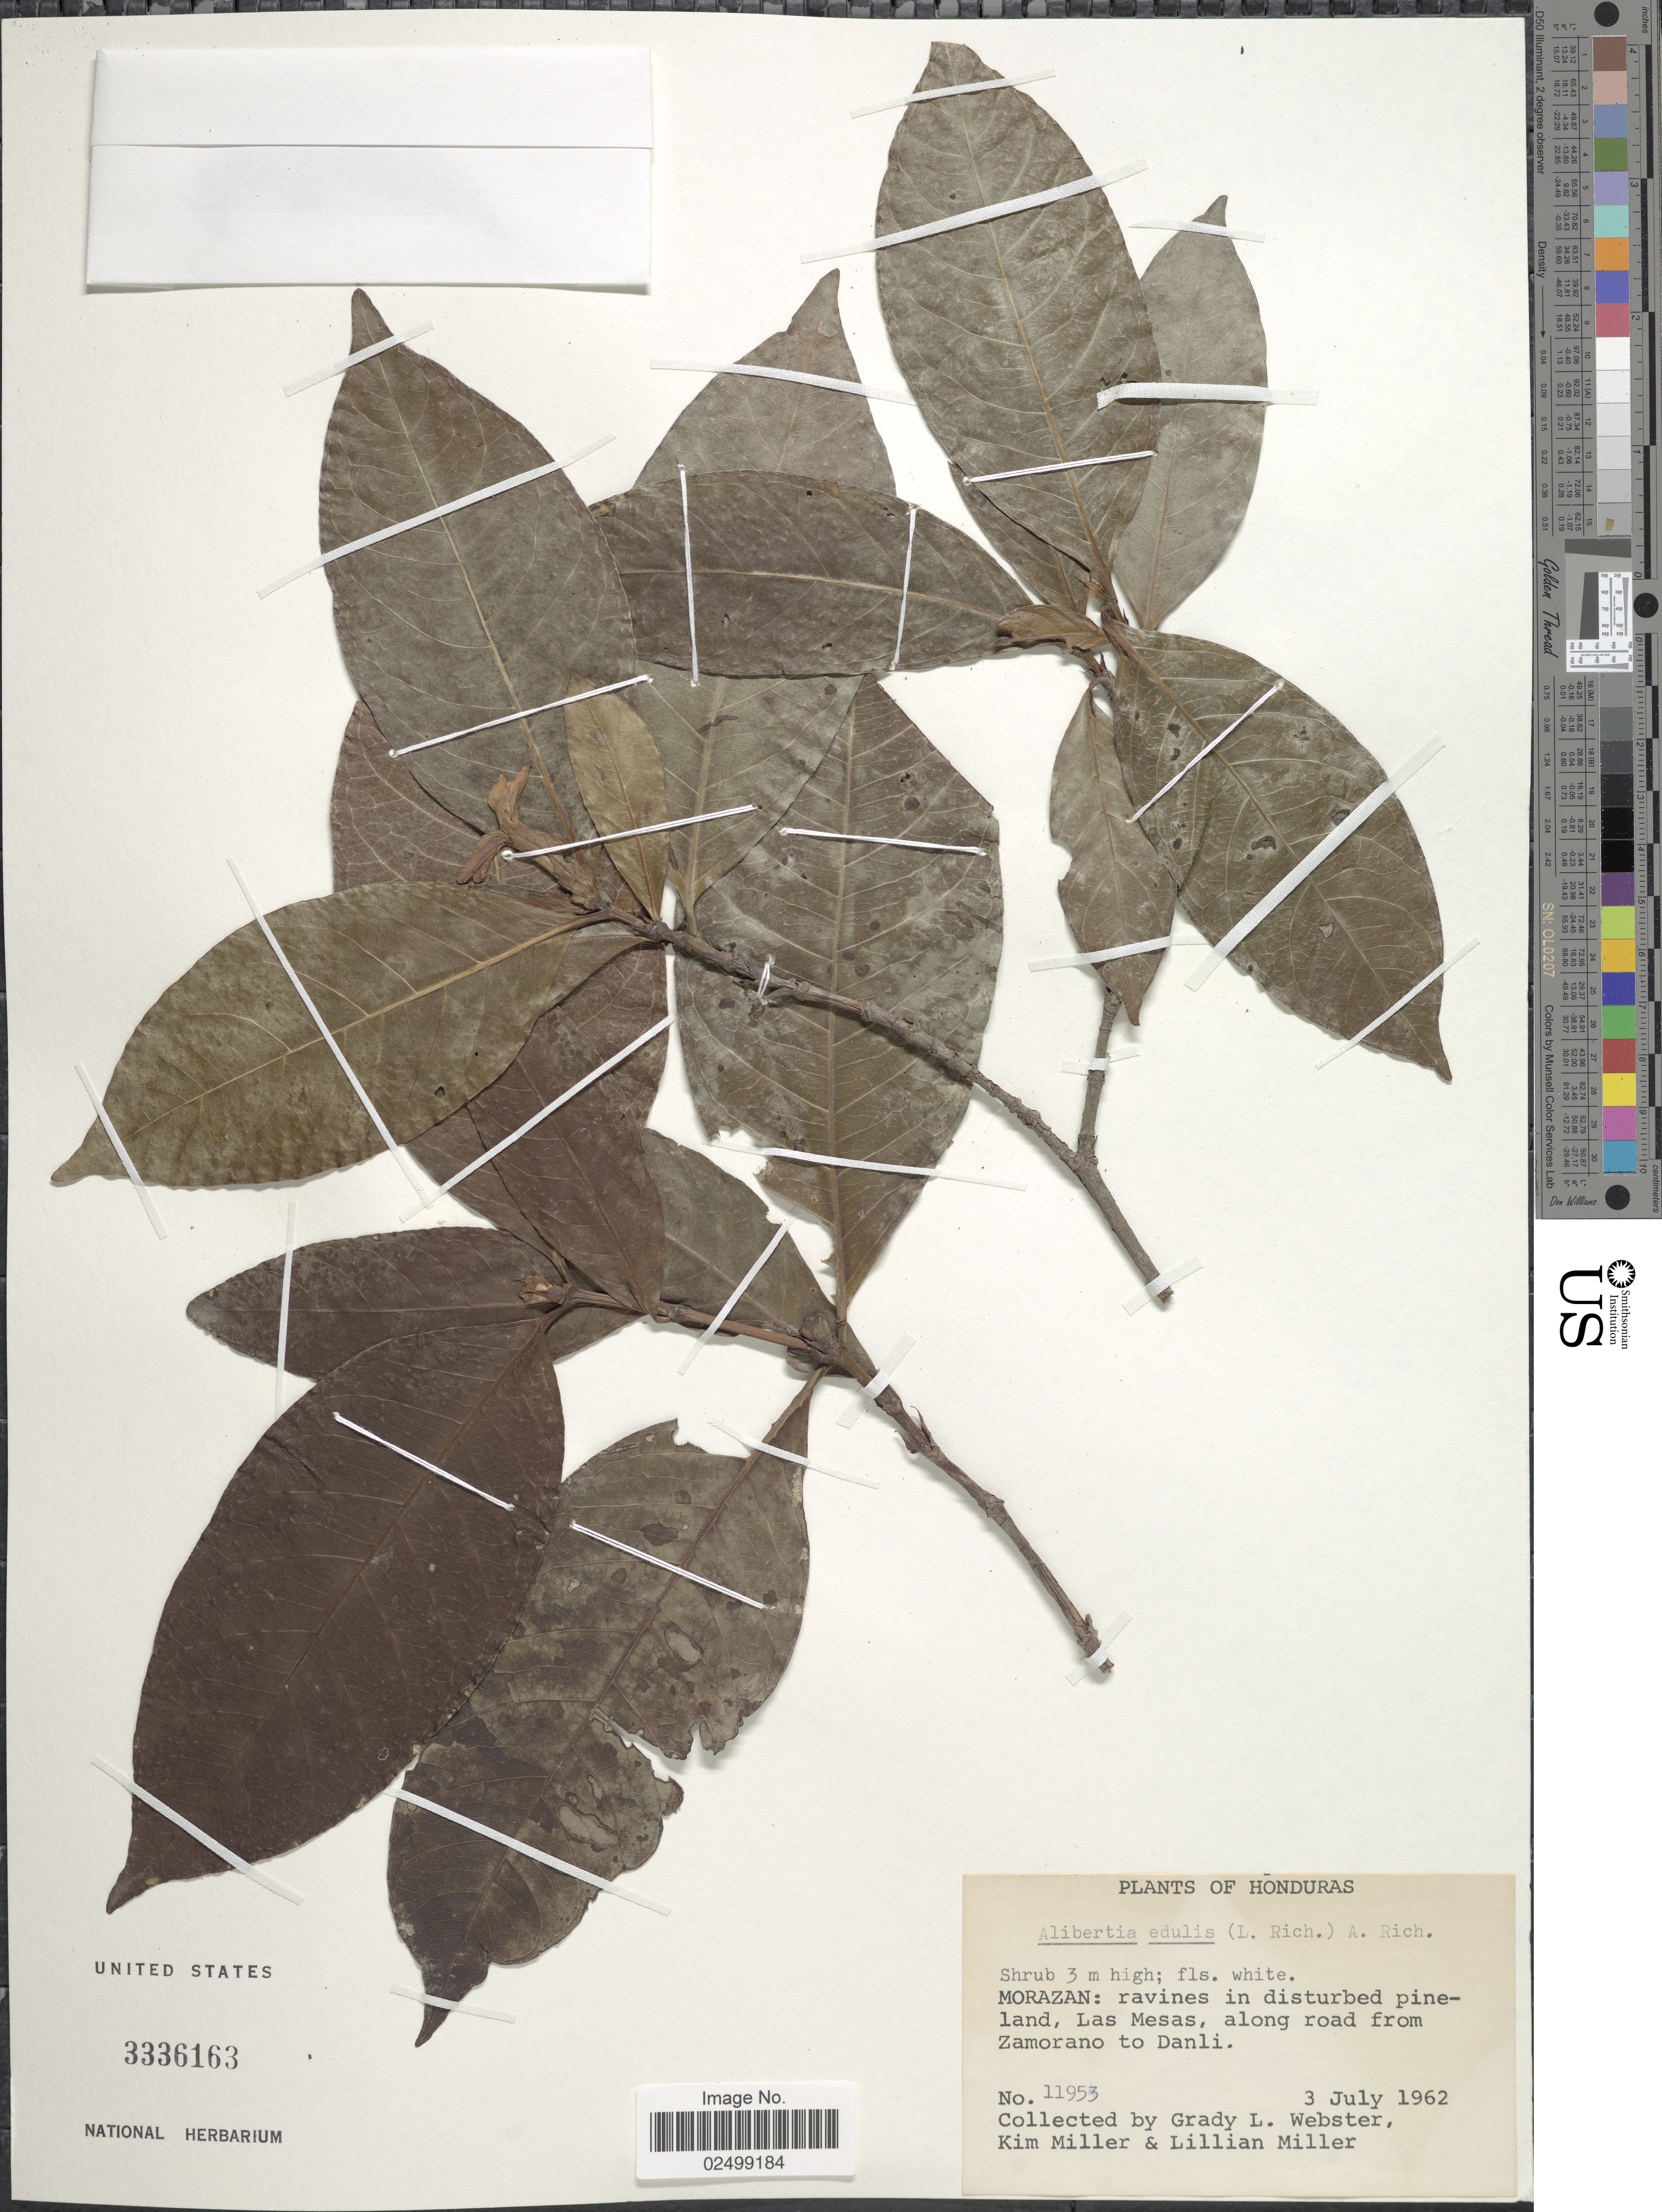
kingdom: Plantae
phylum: Tracheophyta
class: Magnoliopsida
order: Gentianales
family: Rubiaceae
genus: Alibertia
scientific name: Alibertia edulis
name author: (Rich.) A. Rich. ex DC.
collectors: G. L. Webster, K. Miller & L. Miller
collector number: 11953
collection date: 1962-07-03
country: Honduras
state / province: Fco. Morazán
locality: Morazan: ravines in disturbed pineland, Las Mesas, along road from Zamorano to Danli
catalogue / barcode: US 3336163